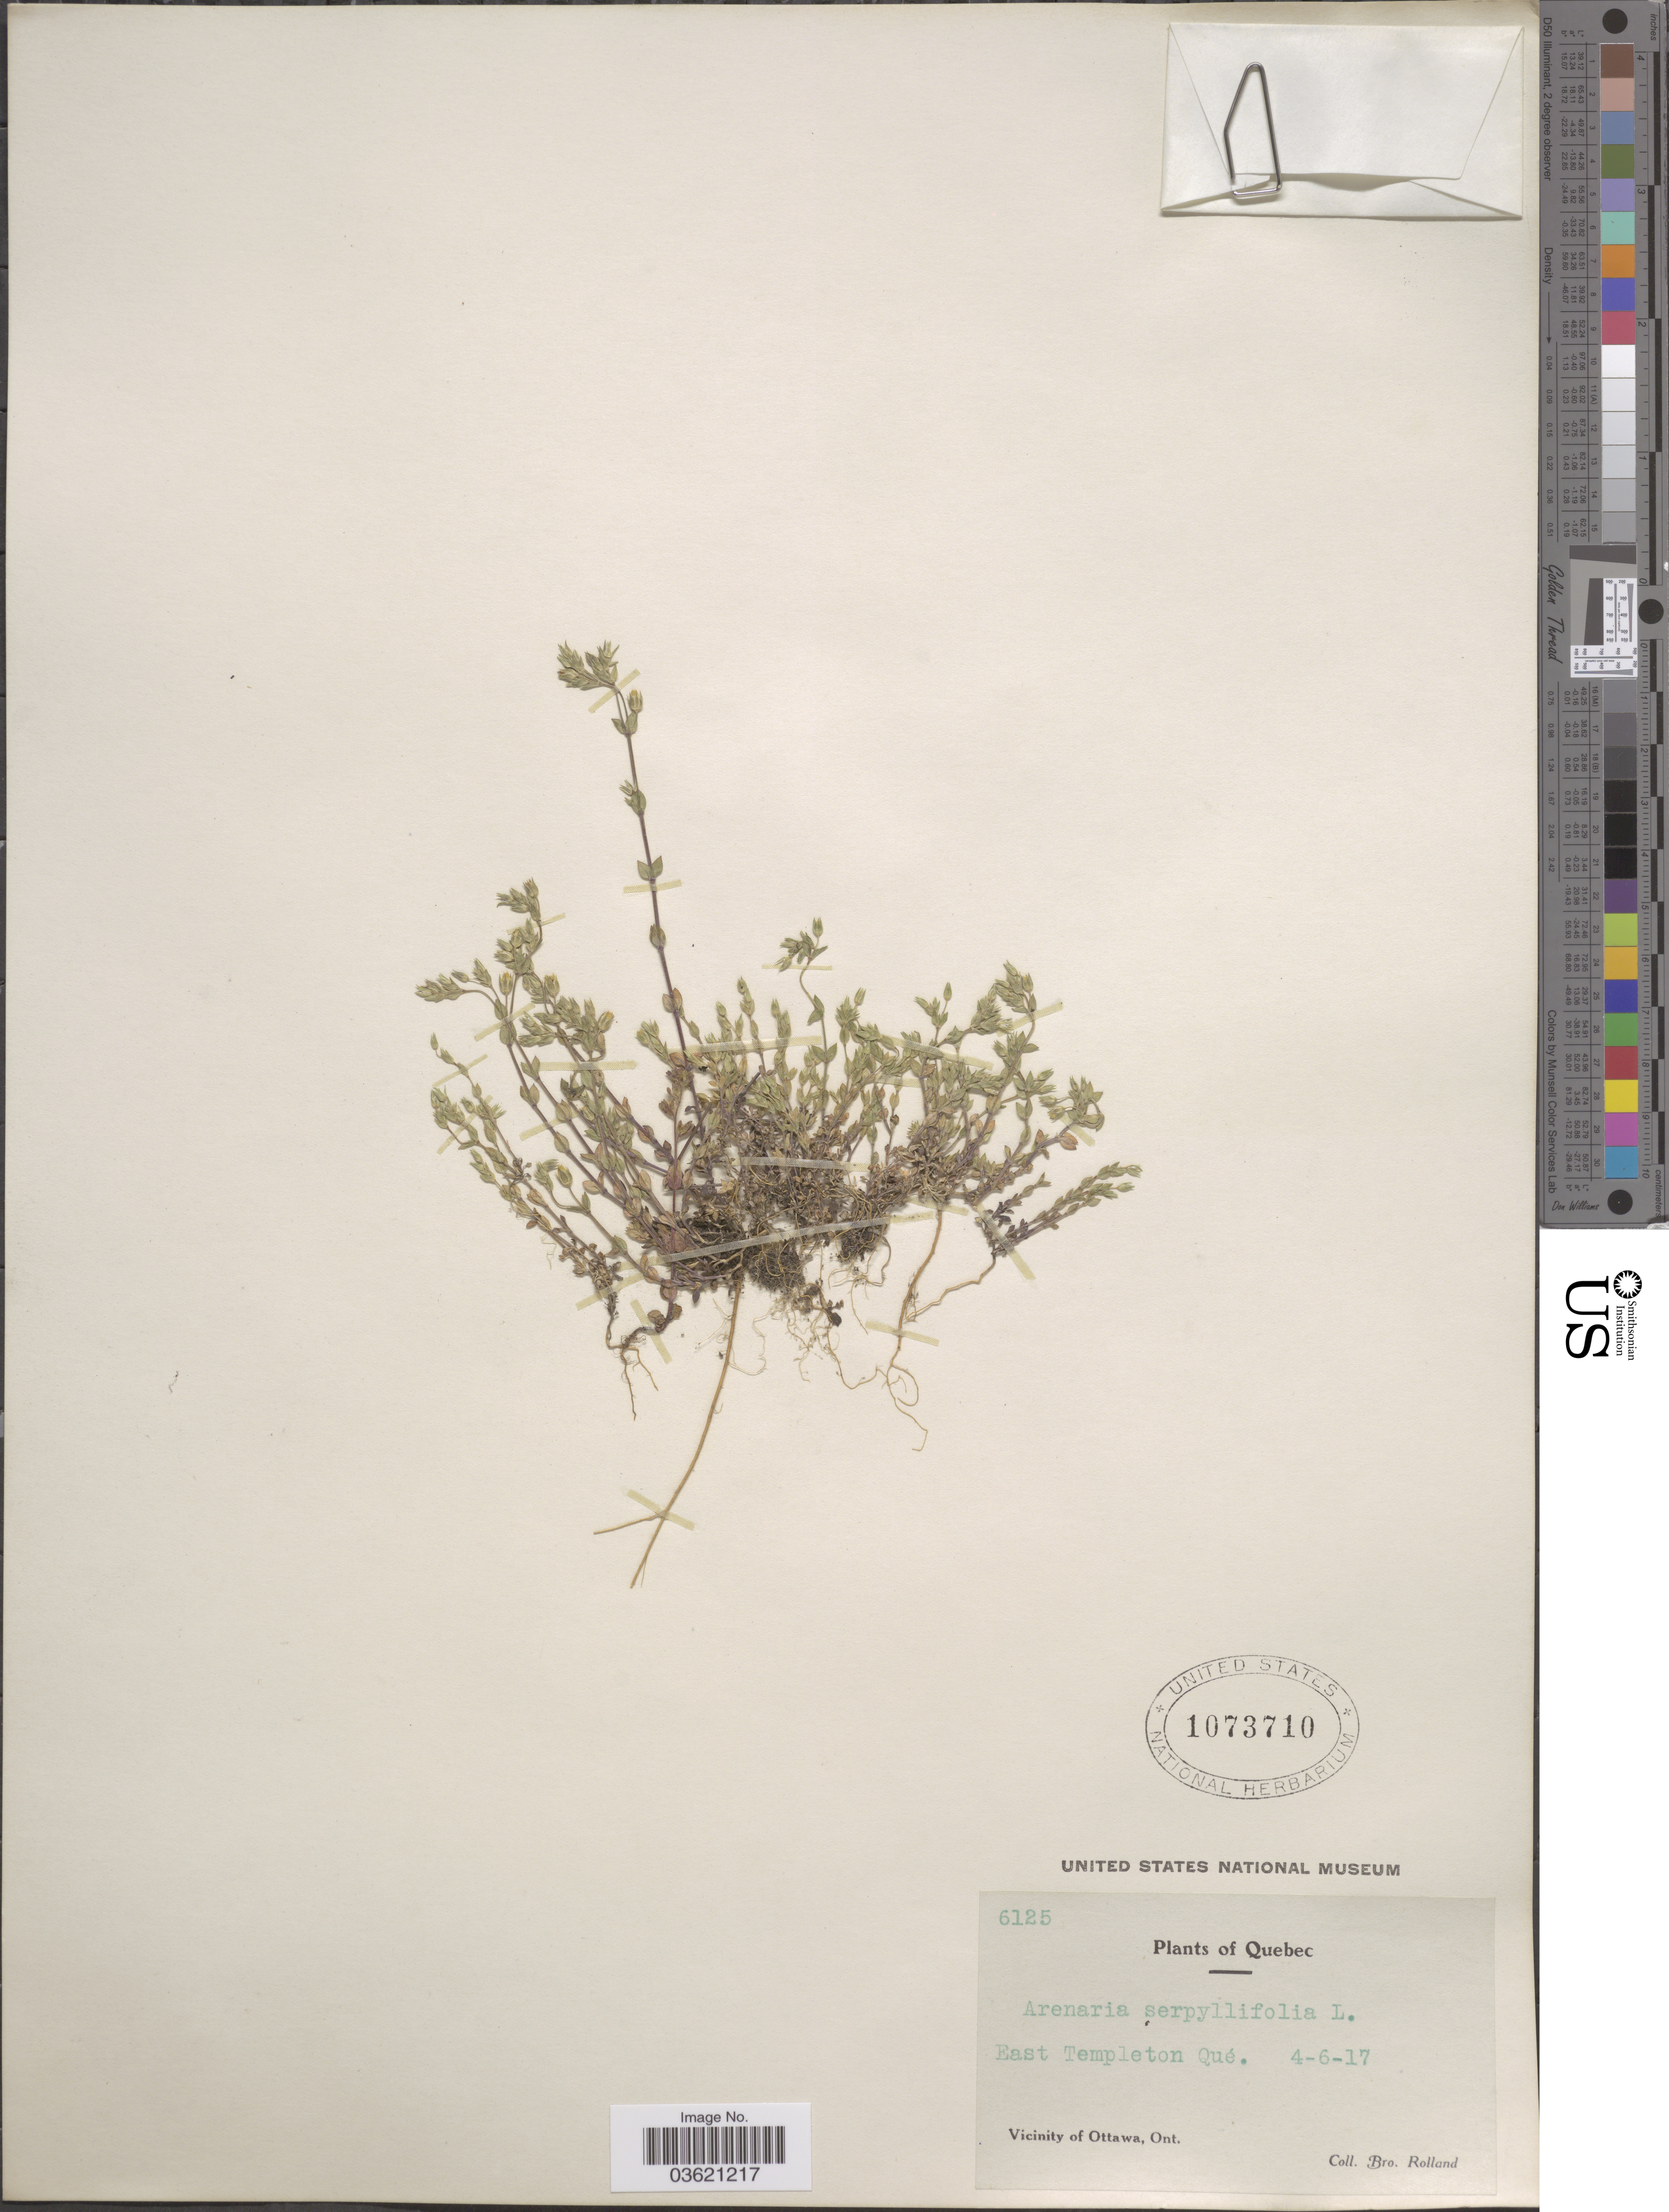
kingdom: Plantae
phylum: Tracheophyta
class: Magnoliopsida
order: Caryophyllales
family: Caryophyllaceae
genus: Arenaria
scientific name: Arenaria serpyllifolia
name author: L.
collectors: B. Rolland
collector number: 6125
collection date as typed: Transcribed d/m/y: 4/6/17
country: Canada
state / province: Quebec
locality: East Templeton.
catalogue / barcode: US 1073710